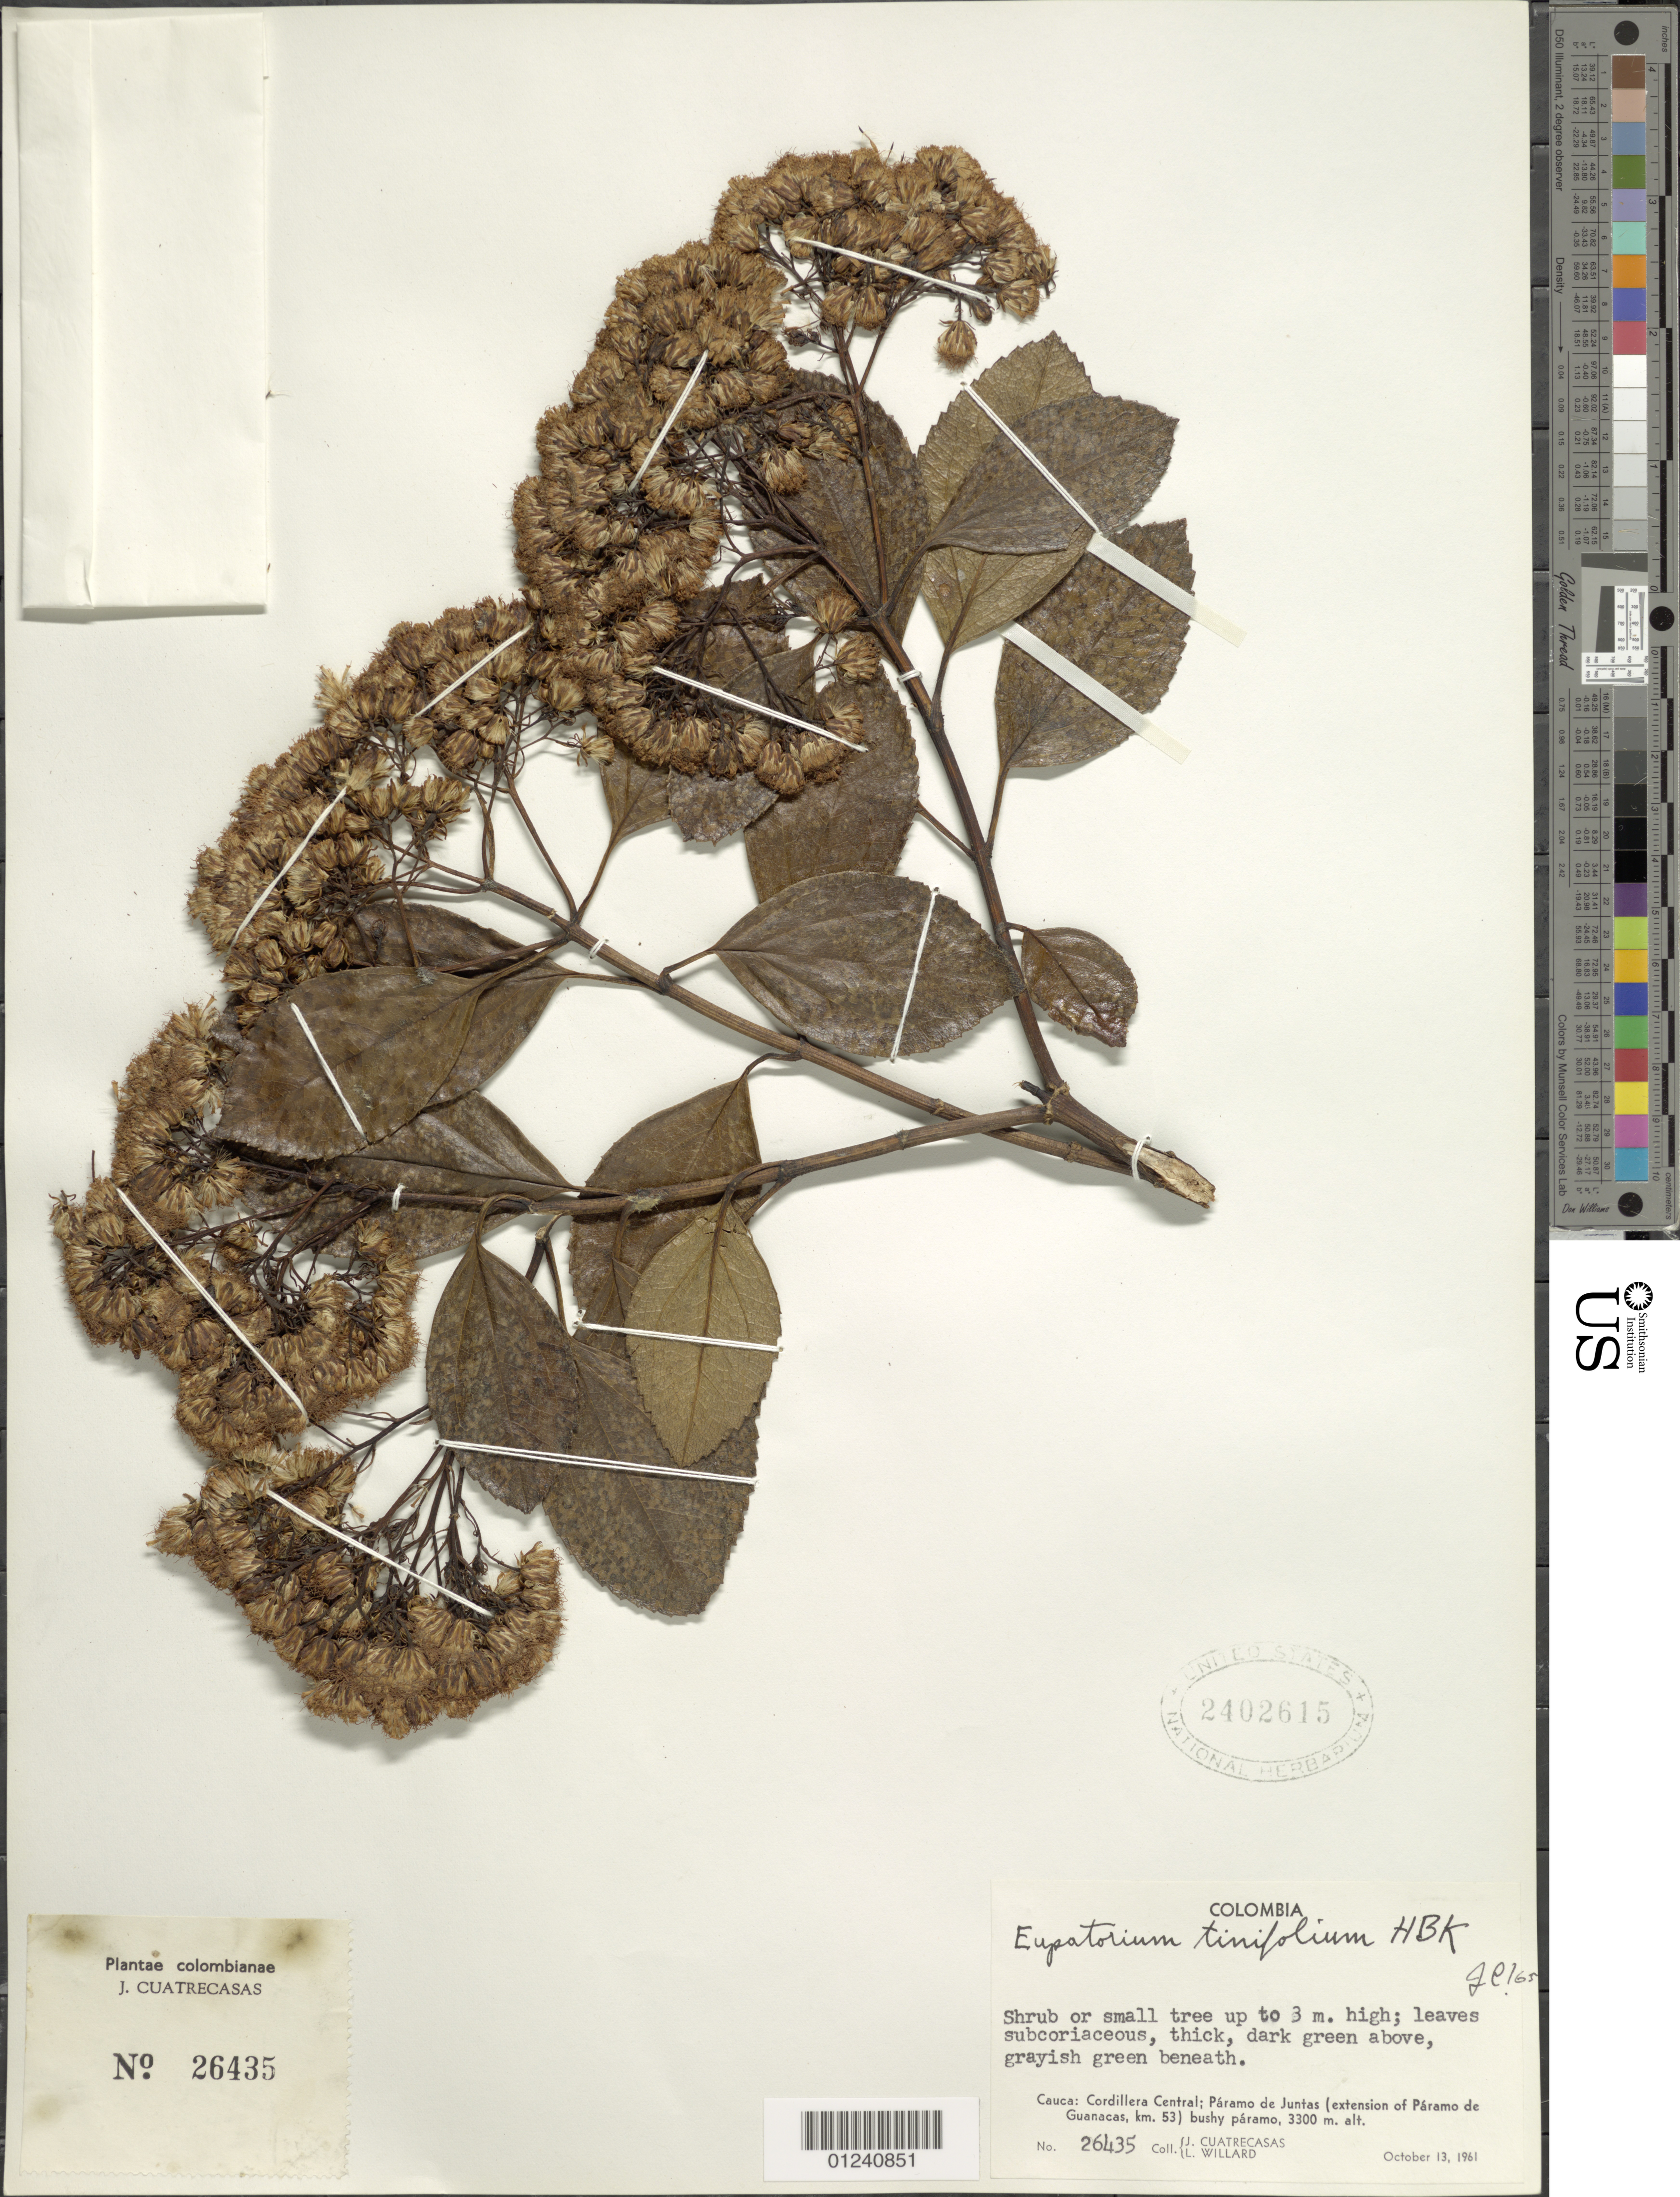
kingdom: Plantae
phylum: Tracheophyta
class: Magnoliopsida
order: Asterales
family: Asteraceae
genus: Ageratina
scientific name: Ageratina tinifolia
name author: (Kunth) R.M. King & H. Rob.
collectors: J. Cuatrecasas & L. Willard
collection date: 1961-10-13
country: Colombia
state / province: Cauca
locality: Cordillera central: Páramo de Juntas (extension of Páramo de Guanacas, km. 53).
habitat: bushy paramo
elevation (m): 3300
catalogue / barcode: US 2402615